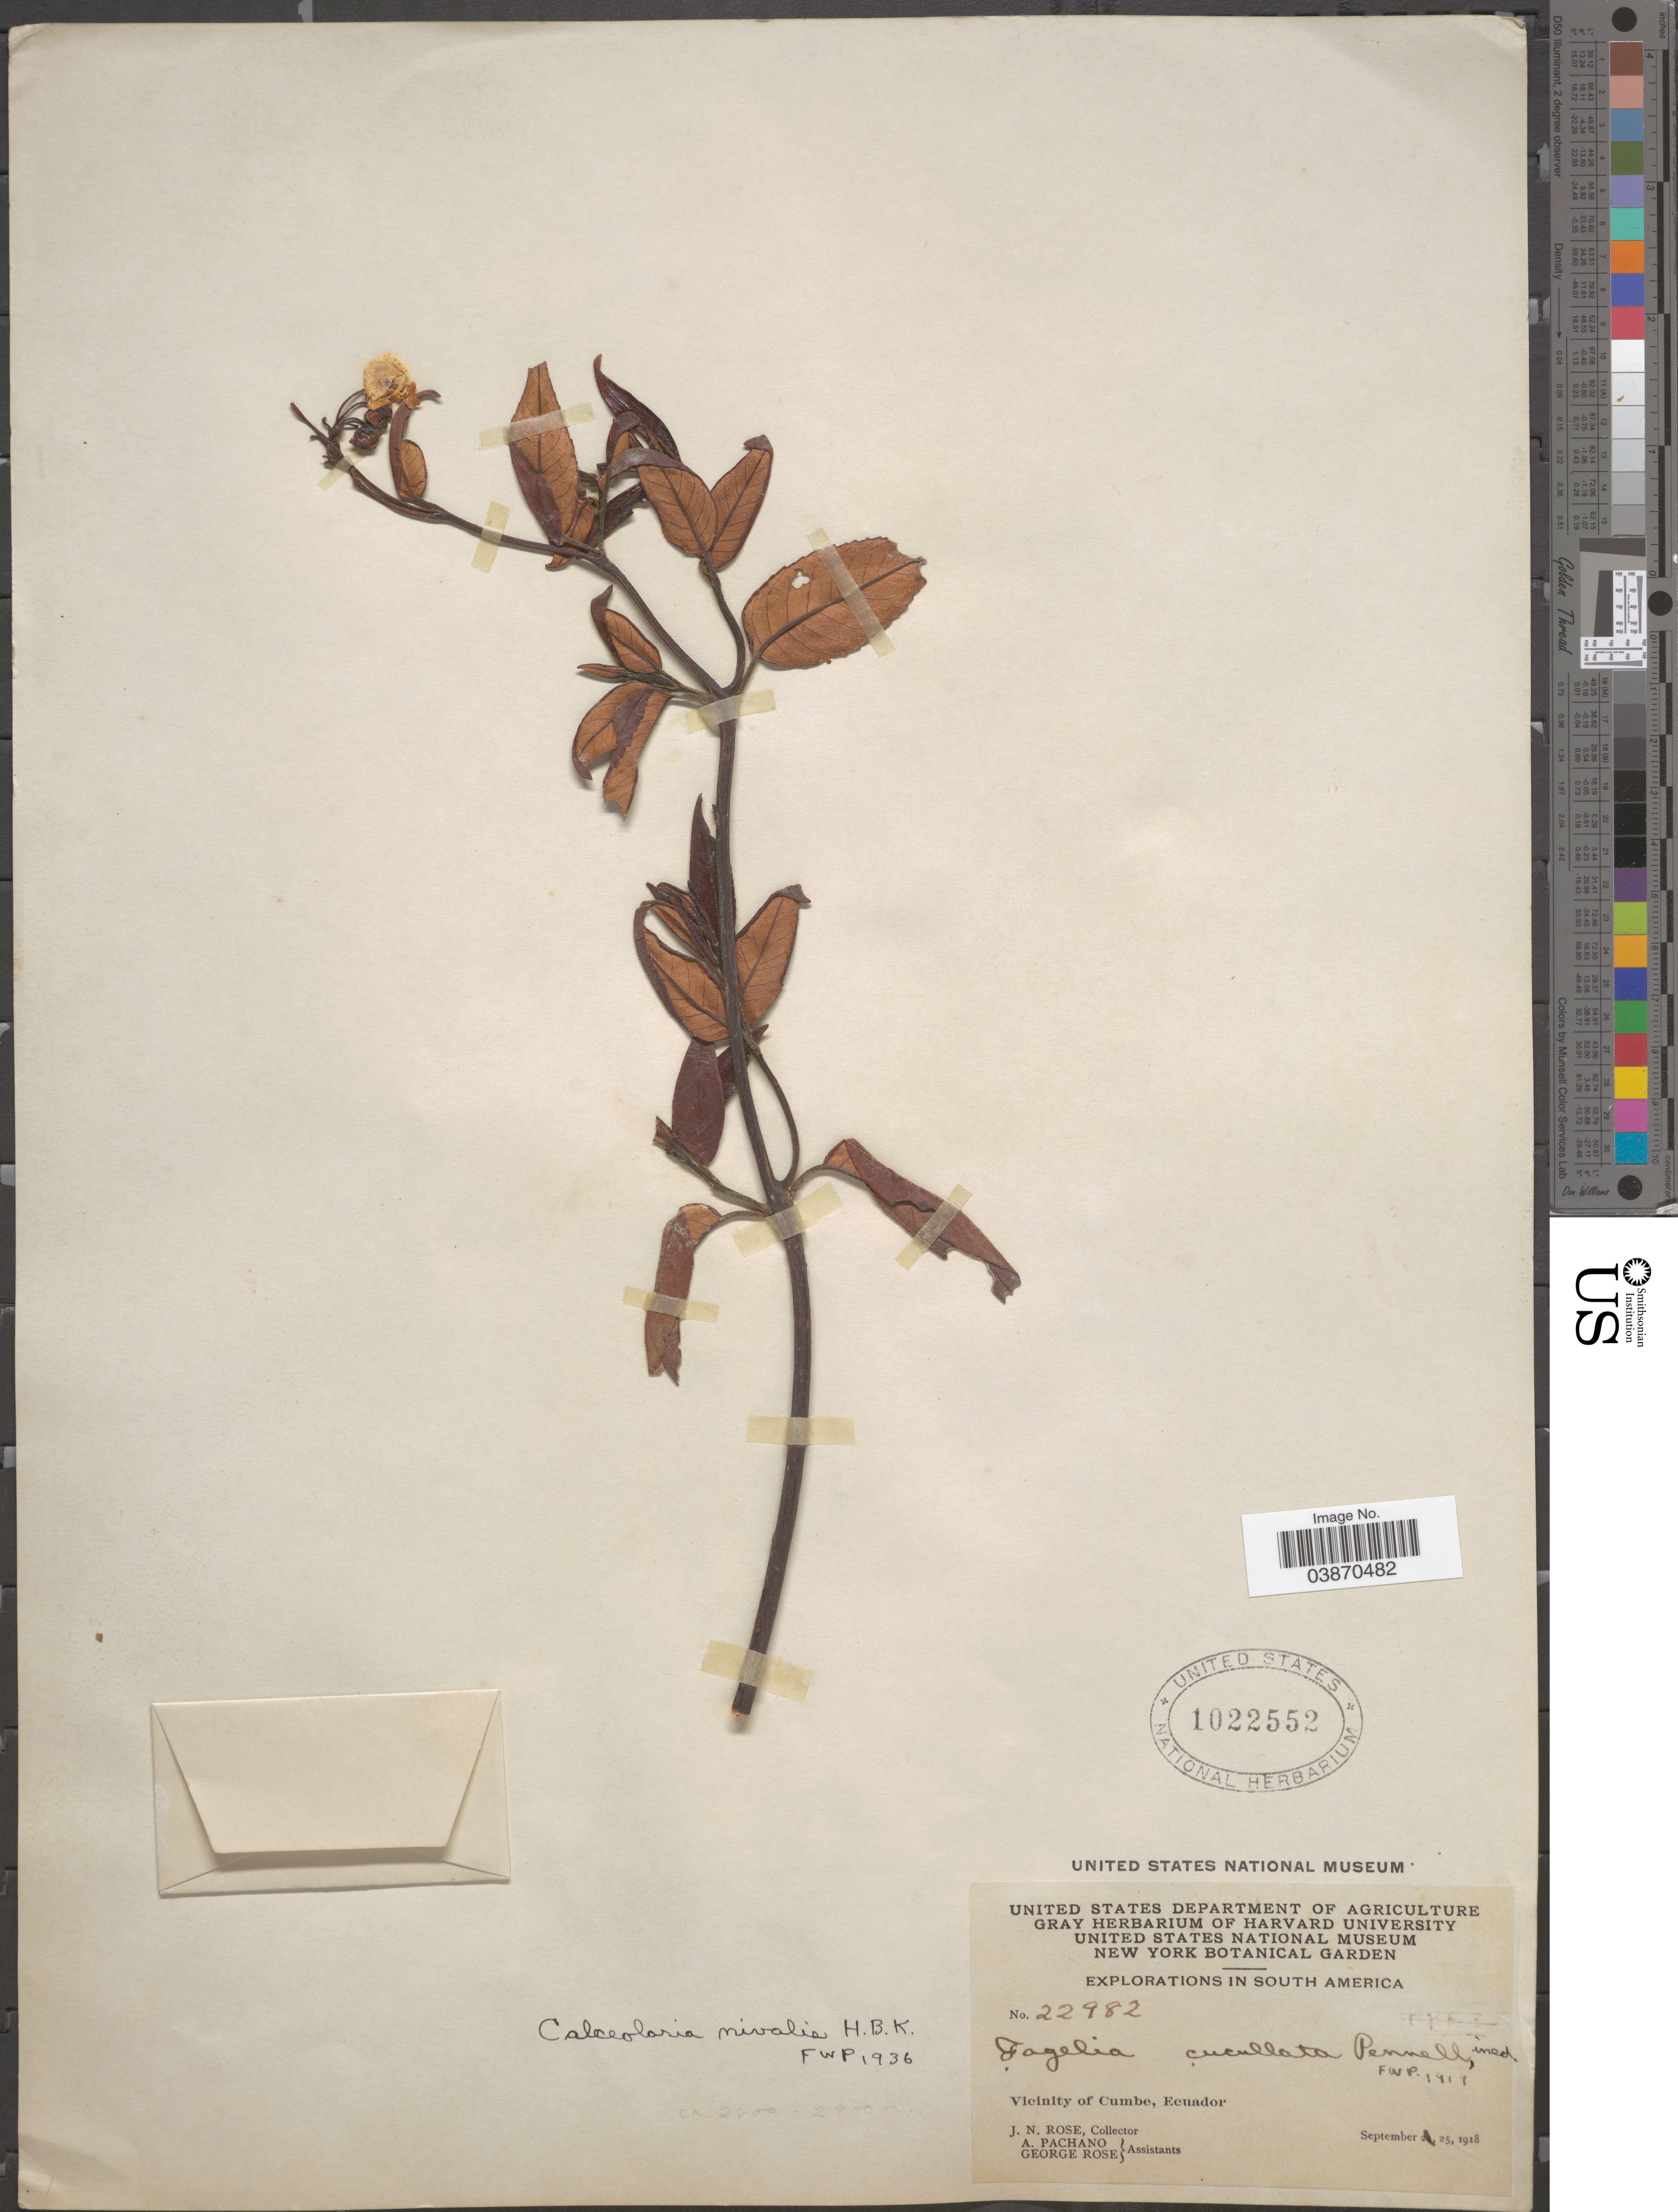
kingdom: Plantae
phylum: Tracheophyta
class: Magnoliopsida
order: Lamiales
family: Calceolariaceae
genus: Calceolaria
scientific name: Calceolaria nivalis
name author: Kunth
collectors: J. N. Rose, A. Pachano & G. Rose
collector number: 22982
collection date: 1918-09-25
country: Ecuador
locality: Vicinity of Cumbe.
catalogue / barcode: US 1022552